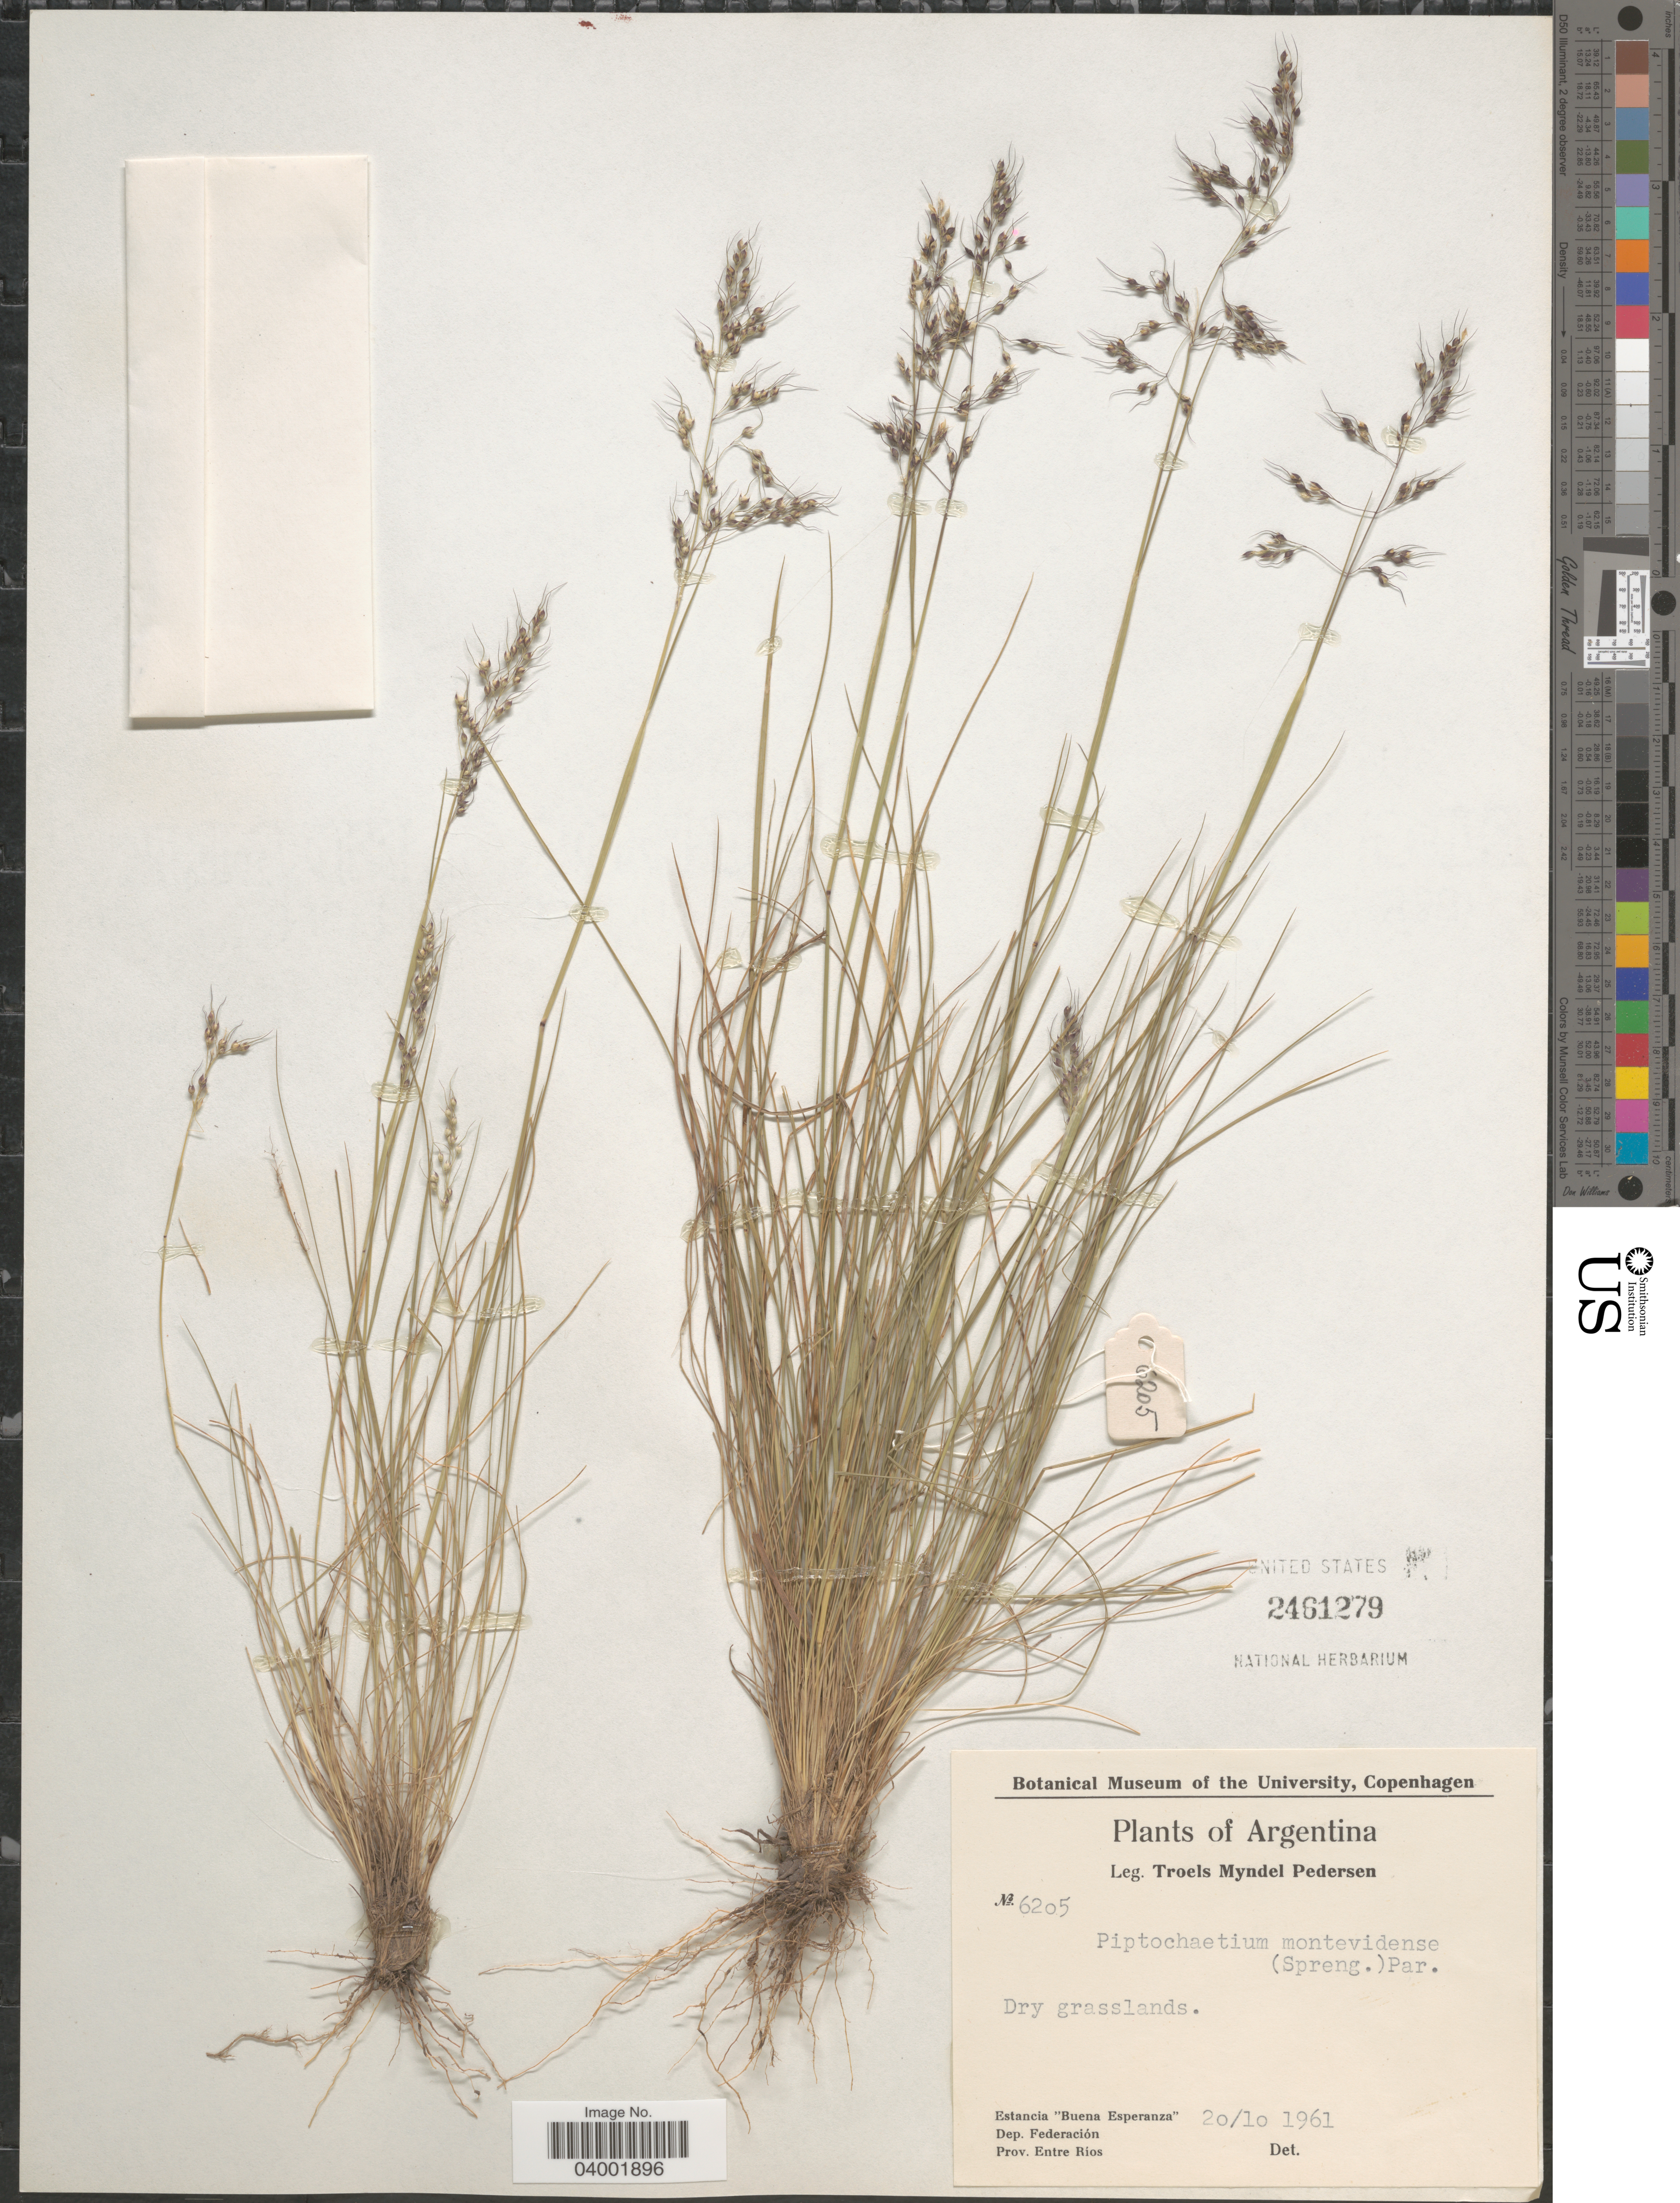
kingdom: Plantae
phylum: Tracheophyta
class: Liliopsida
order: Poales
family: Poaceae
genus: Piptochaetium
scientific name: Piptochaetium montevidense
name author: (Spreng.) Parodi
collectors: T. Pederson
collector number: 6205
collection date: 1961-10-20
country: Argentina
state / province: Entre Rios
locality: Estancia "Buena Esperanza". Dep. Federación.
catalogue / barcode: US 2461279